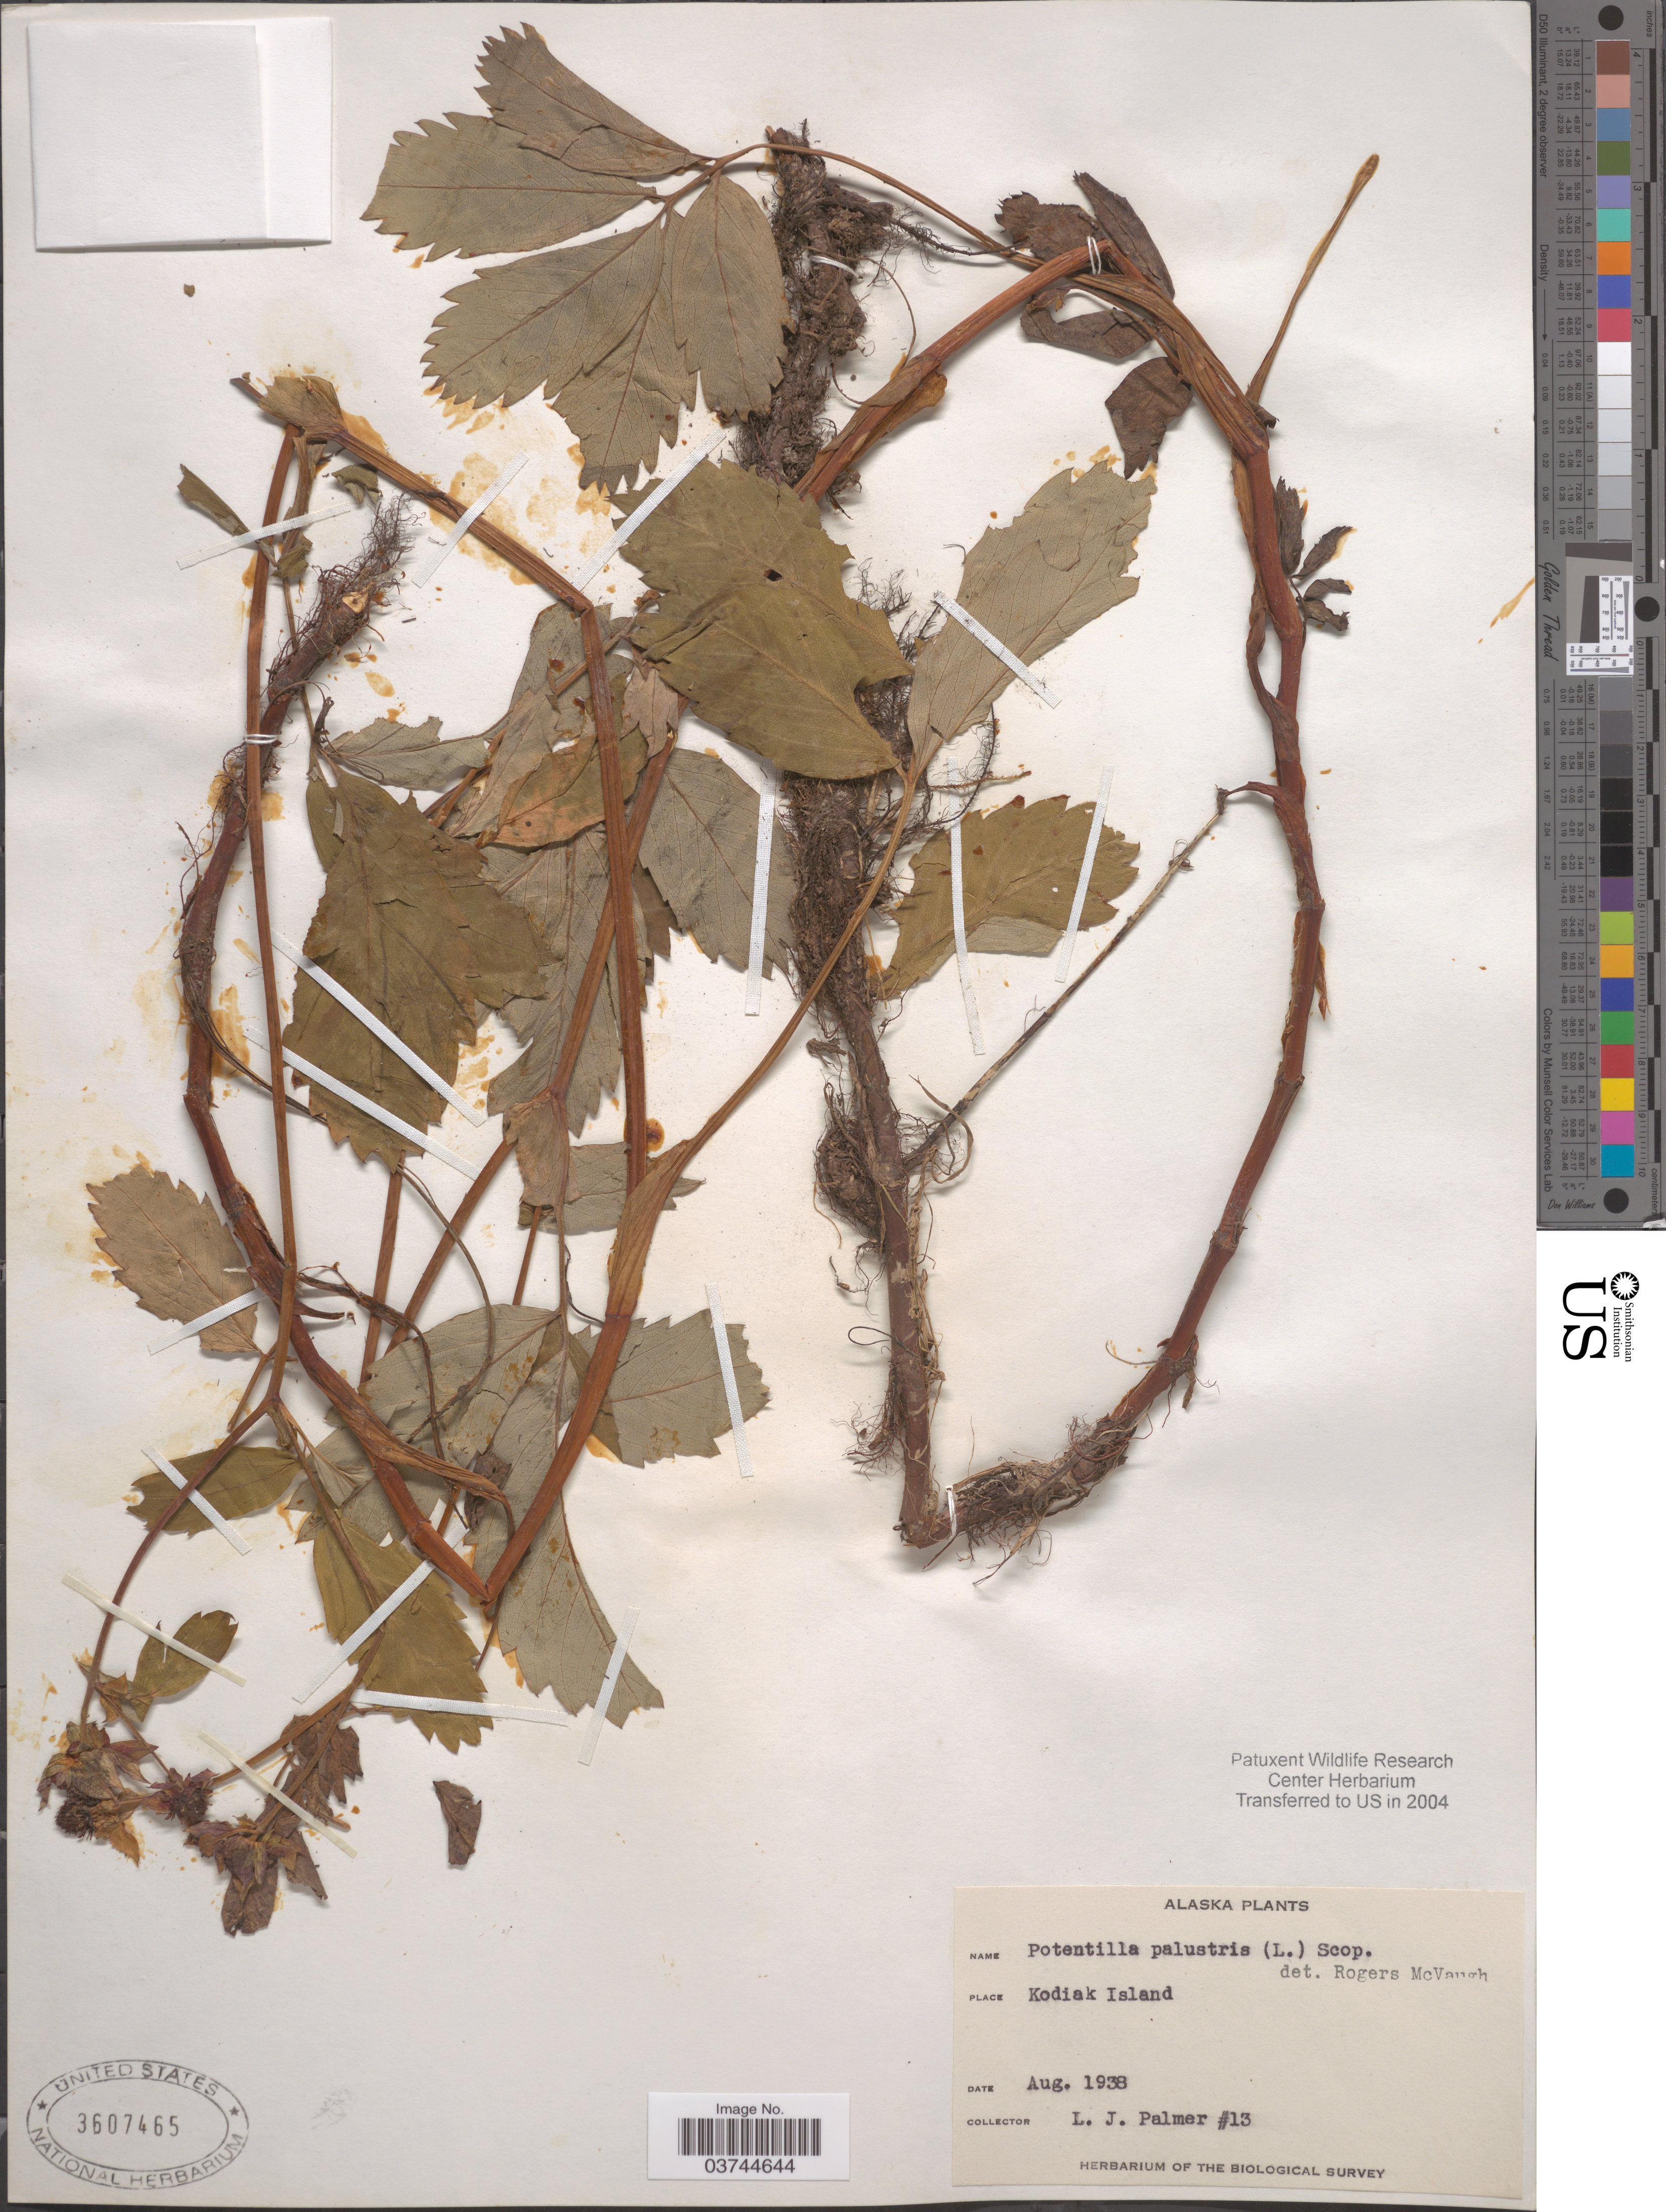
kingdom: Plantae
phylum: Tracheophyta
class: Magnoliopsida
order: Rosales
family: Rosaceae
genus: Comarum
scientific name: Comarum palustre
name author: L.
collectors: L. J. Palmer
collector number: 13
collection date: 1938-08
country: United States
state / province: Alaska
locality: Kodiak Island.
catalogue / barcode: US 3607465